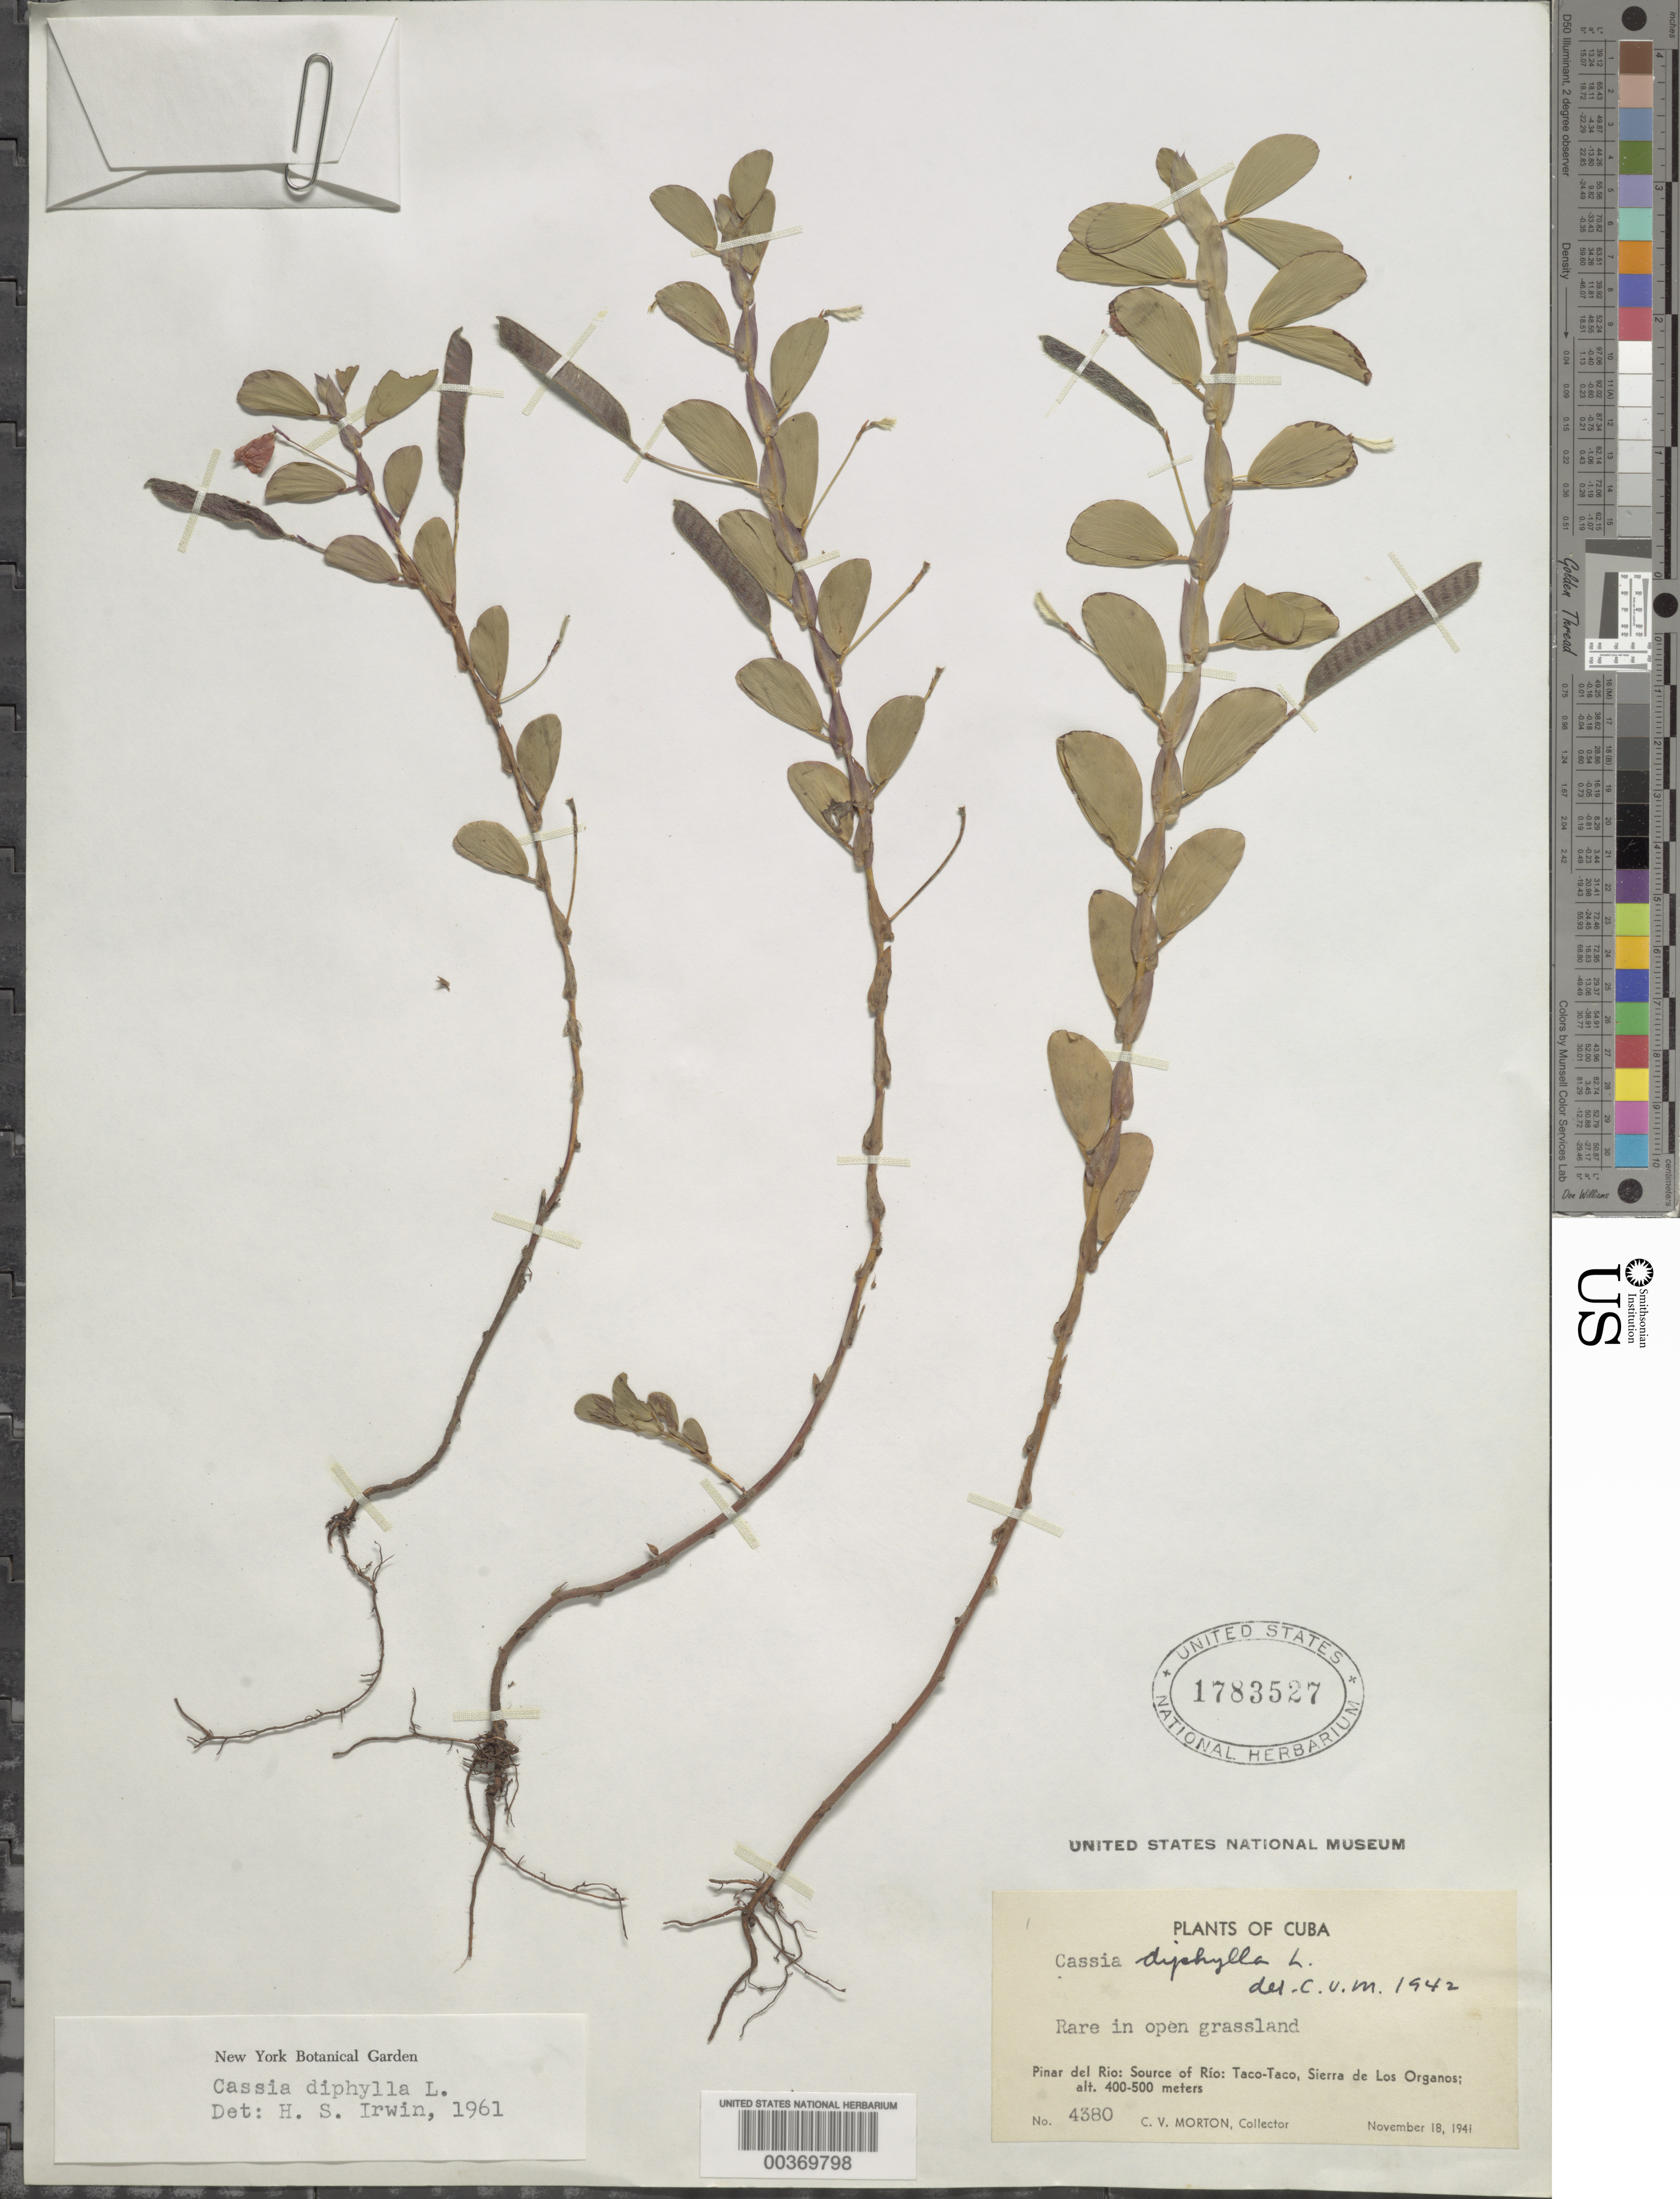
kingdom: Plantae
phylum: Tracheophyta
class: Magnoliopsida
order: Fabales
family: Fabaceae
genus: Chamaecrista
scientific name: Chamaecrista diphylla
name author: (L.) Greene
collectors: C. V. Morton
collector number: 4380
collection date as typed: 18 Nov 1941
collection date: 1941-11-18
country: Cuba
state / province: Pinar del Río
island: Greater Antilles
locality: Source of rio; taco-taco, sierra de los organos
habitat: In open grassland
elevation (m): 400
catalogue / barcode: US 1783527